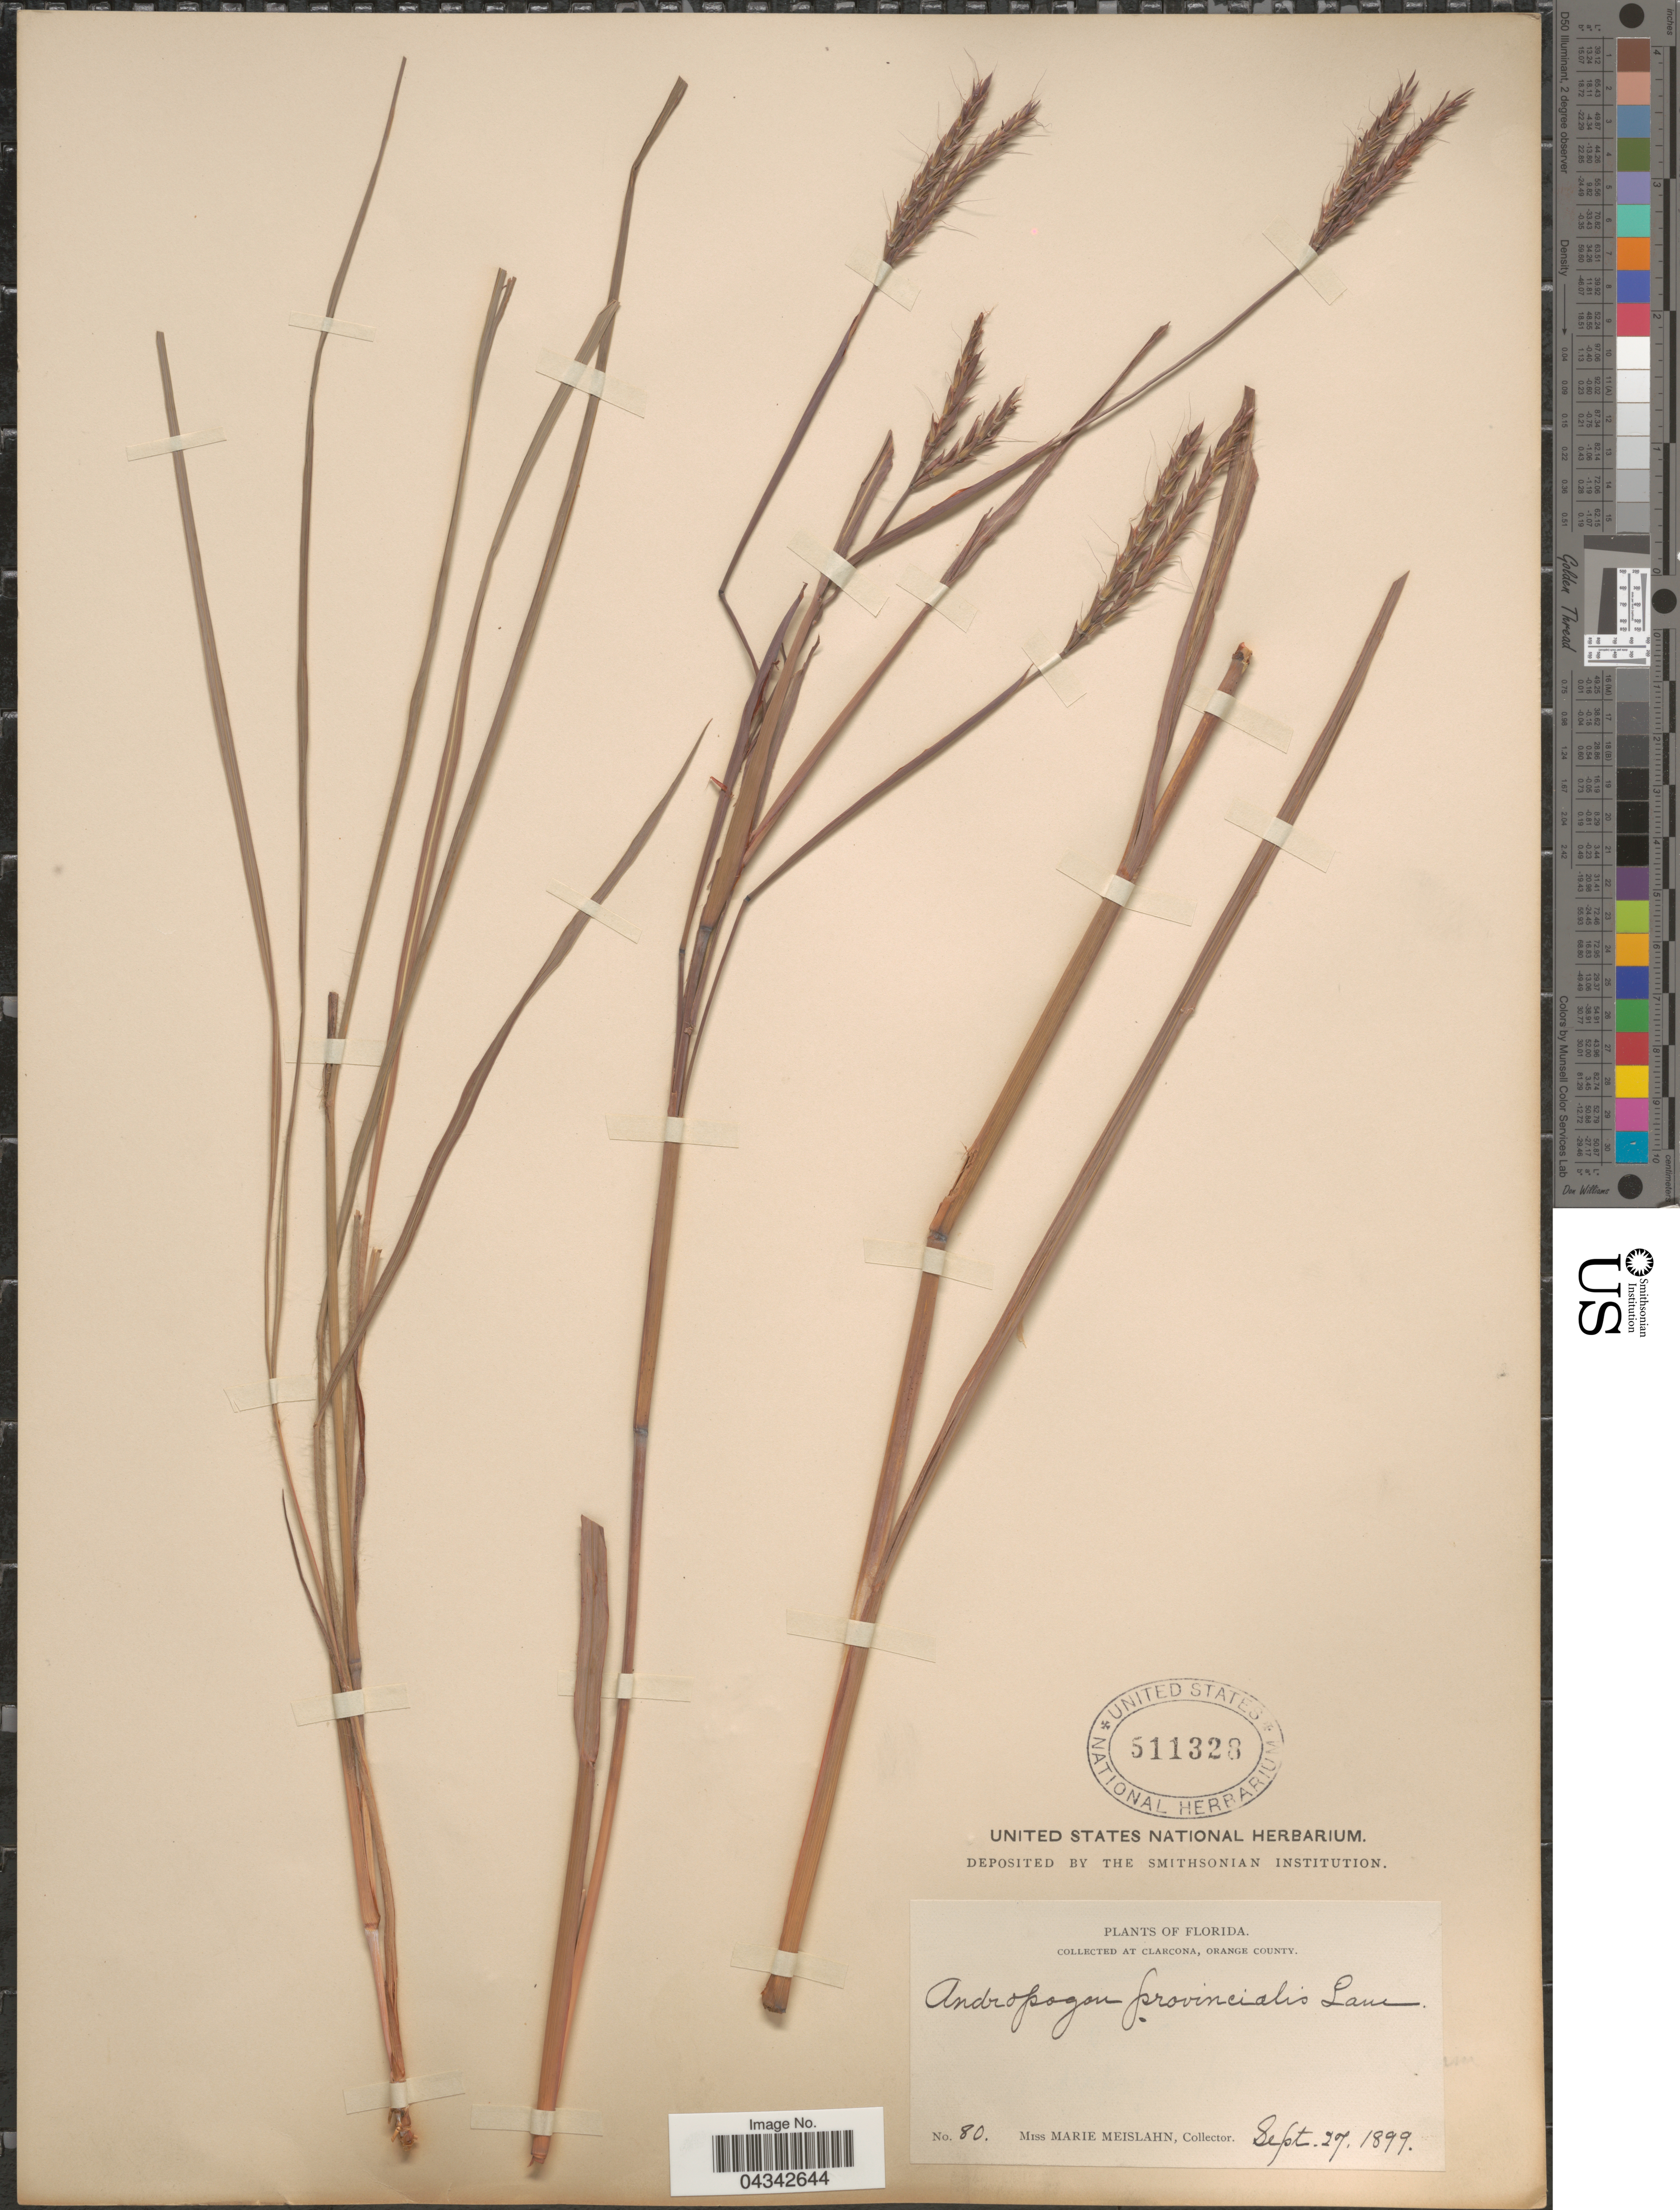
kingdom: Plantae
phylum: Tracheophyta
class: Liliopsida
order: Poales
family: Poaceae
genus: Andropogon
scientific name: Andropogon gerardii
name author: Vitman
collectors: M. Meislahn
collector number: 80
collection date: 1899-09-27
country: United States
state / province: Florida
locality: At Clarcona, Orange County.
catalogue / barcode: US 511328